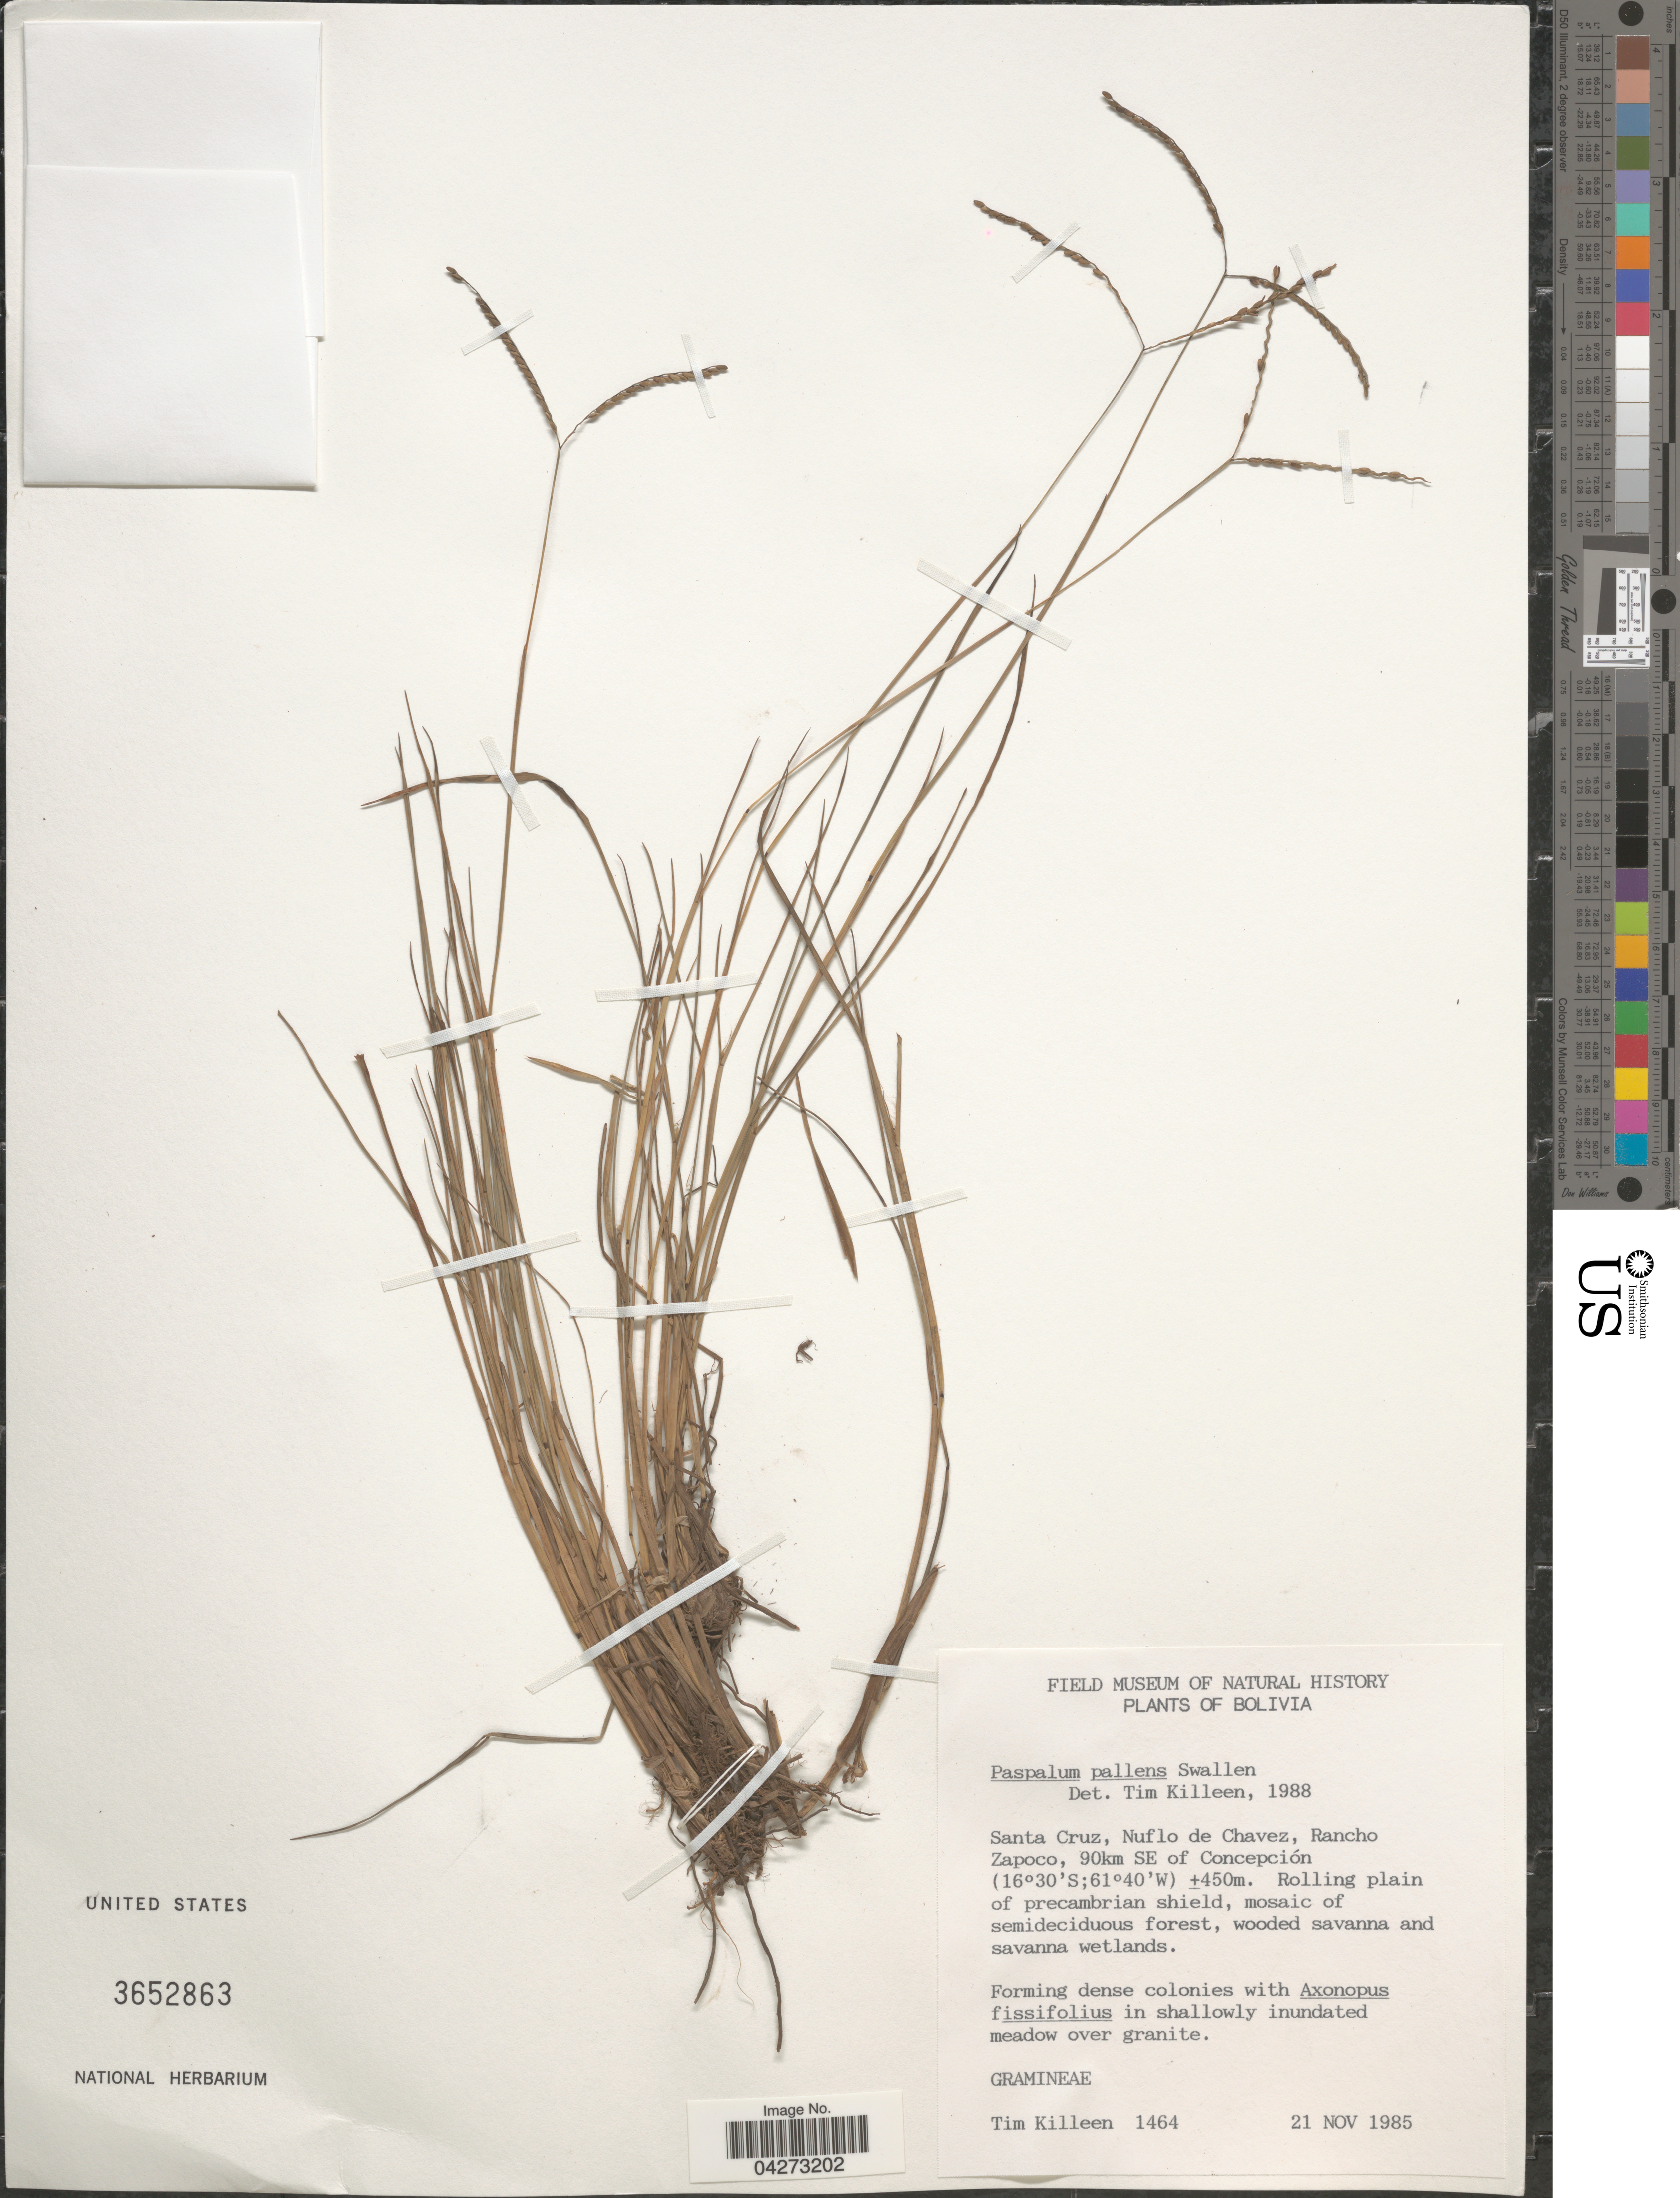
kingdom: Plantae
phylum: Tracheophyta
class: Liliopsida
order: Poales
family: Poaceae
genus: Paspalum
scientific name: Paspalum pallens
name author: Swallen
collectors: T. J. Killeen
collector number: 1464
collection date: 1985-11-21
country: Bolivia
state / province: Santa Cruz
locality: Nuflo de Chavez, Rancho Zapoco, 90km SE of Concepción.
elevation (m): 450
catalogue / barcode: US 3652863